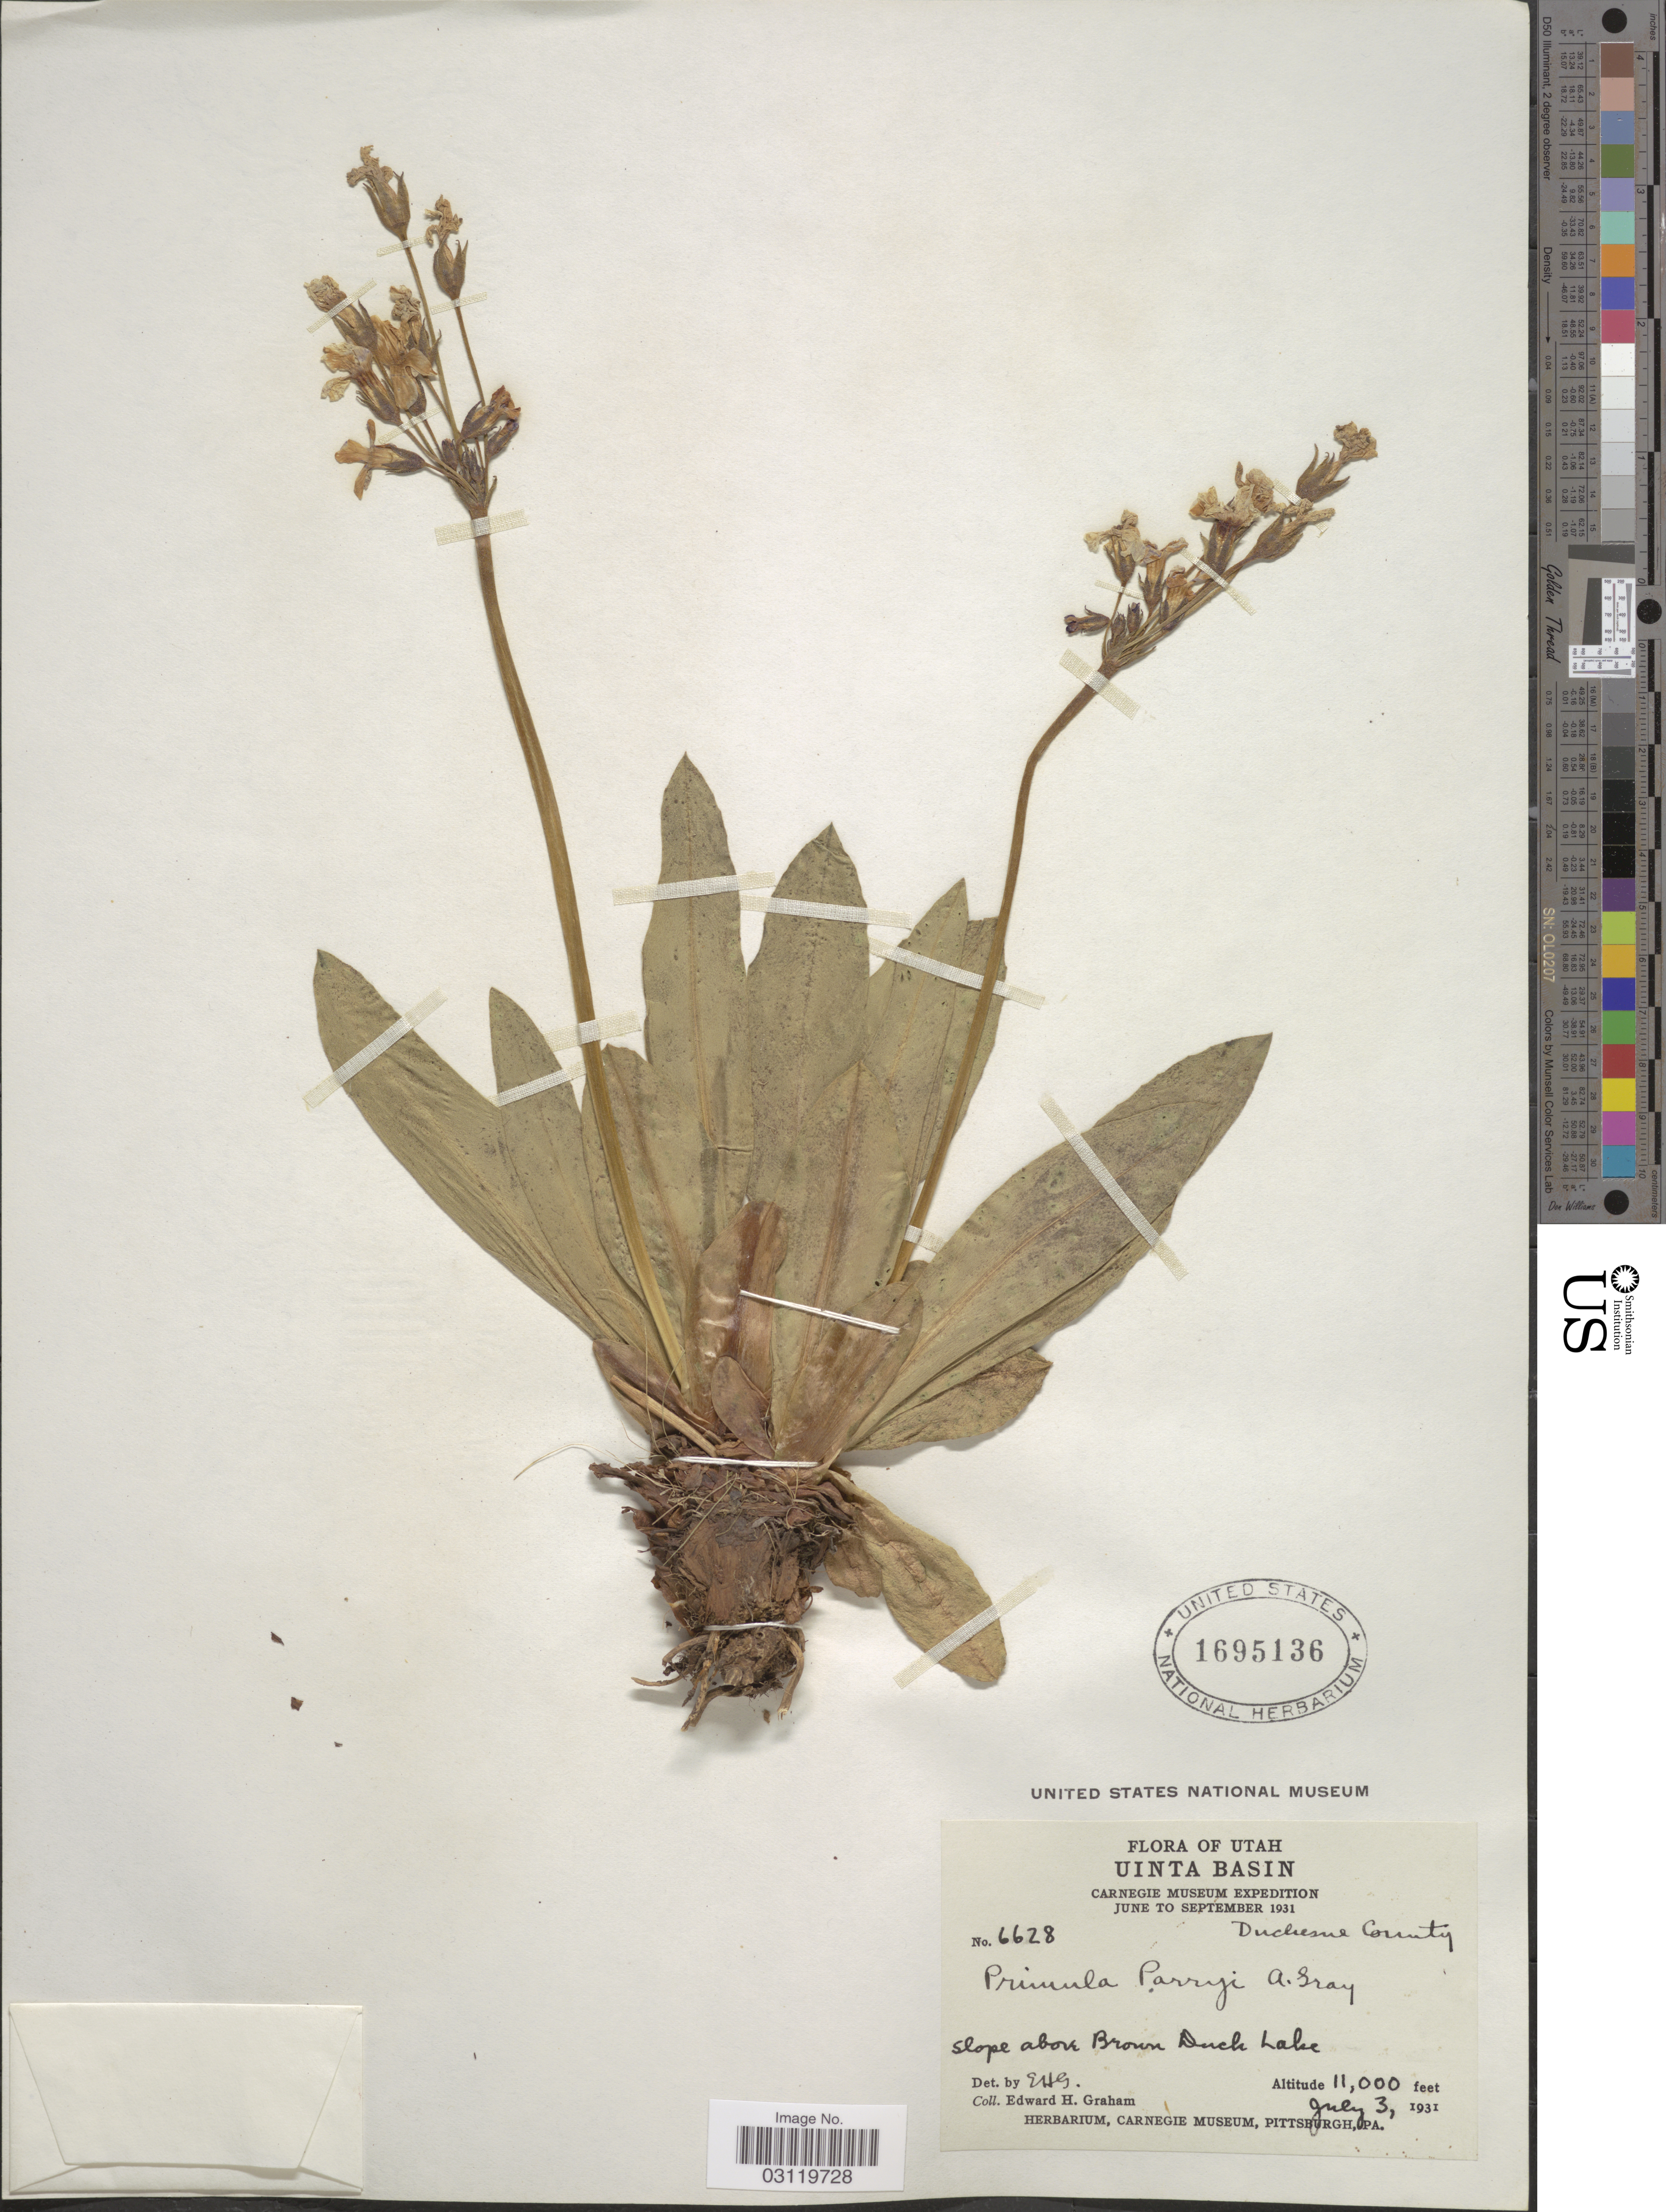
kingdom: Plantae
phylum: Tracheophyta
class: Magnoliopsida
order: Ericales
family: Primulaceae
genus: Primula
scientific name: Primula parryi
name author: A. Gray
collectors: E. H. Graham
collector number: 6628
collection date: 1931-07-03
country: United States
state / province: Utah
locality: Uinta Basin, Duchesne County, Slope above Brown Duck Lake.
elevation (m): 3353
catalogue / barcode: US 1695136